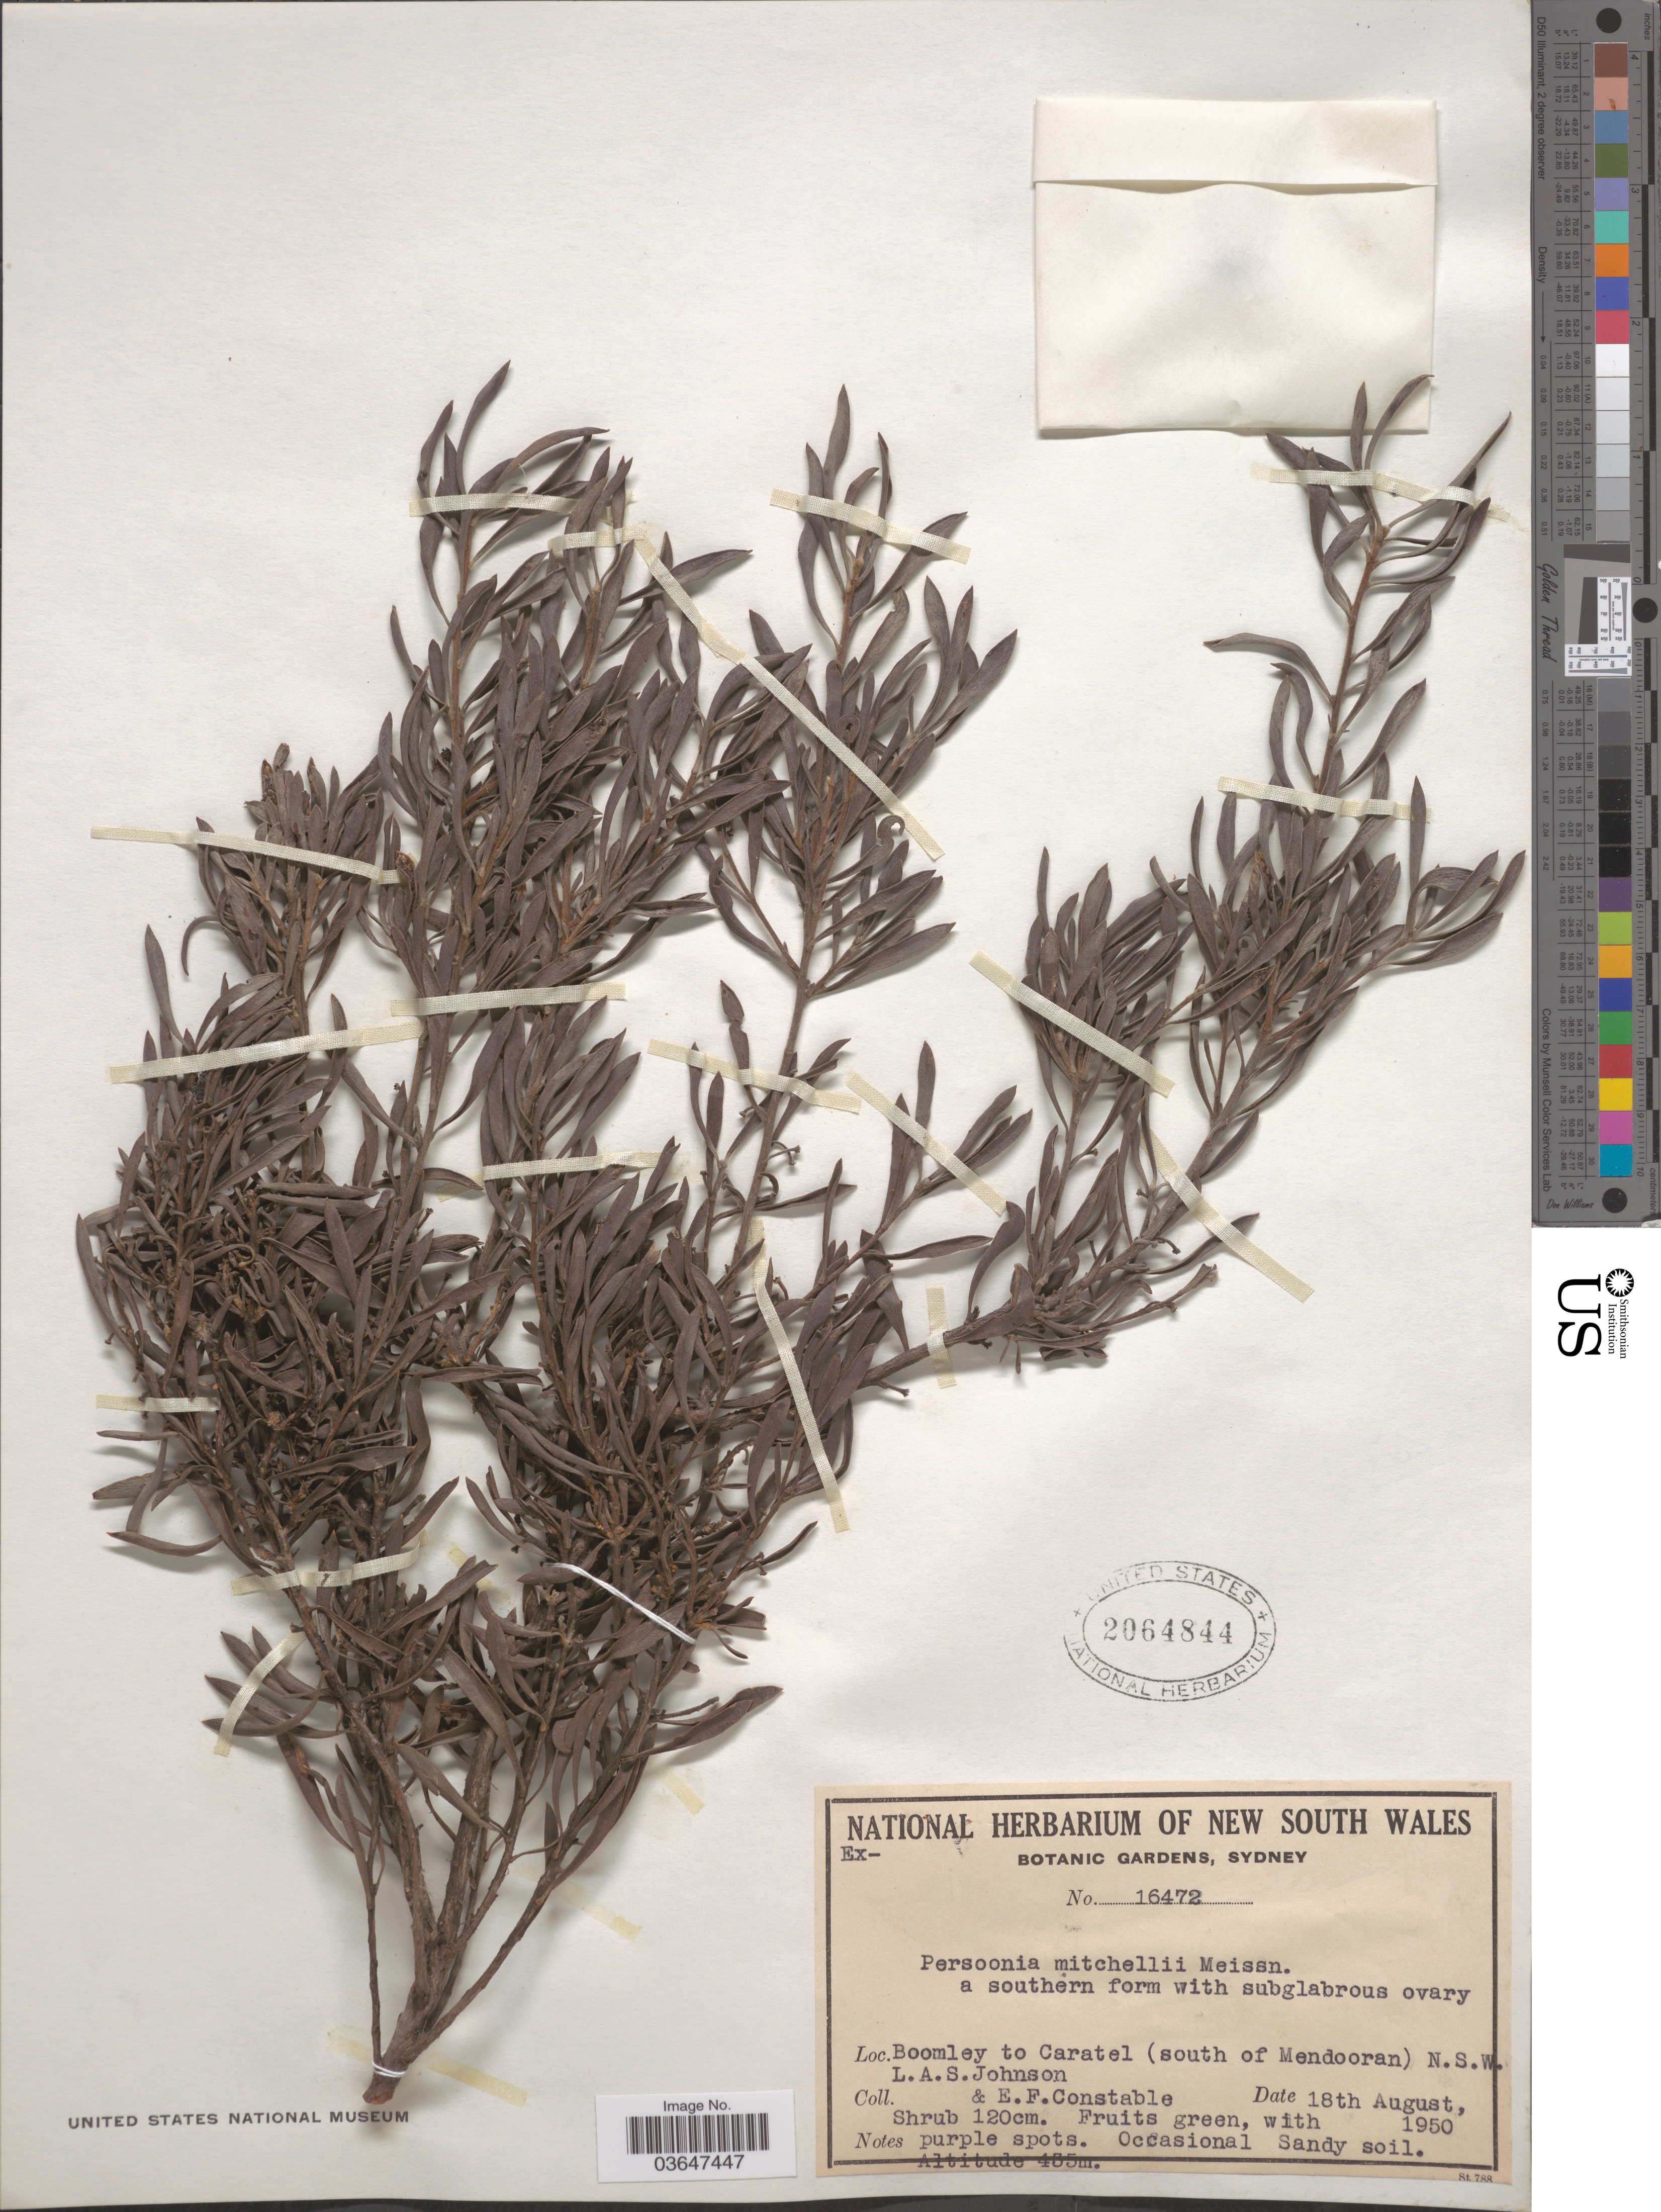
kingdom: Plantae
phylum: Tracheophyta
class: Magnoliopsida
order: Proteales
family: Proteaceae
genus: Persoonia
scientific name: Persoonia mitchellii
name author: Meisn.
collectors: L. A. S. Johnson & E. F. Constable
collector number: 16472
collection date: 1950-08-18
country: Australia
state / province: New South Wales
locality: Boomley to Caratel (south of Mendooran).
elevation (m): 435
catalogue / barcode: US 2064844